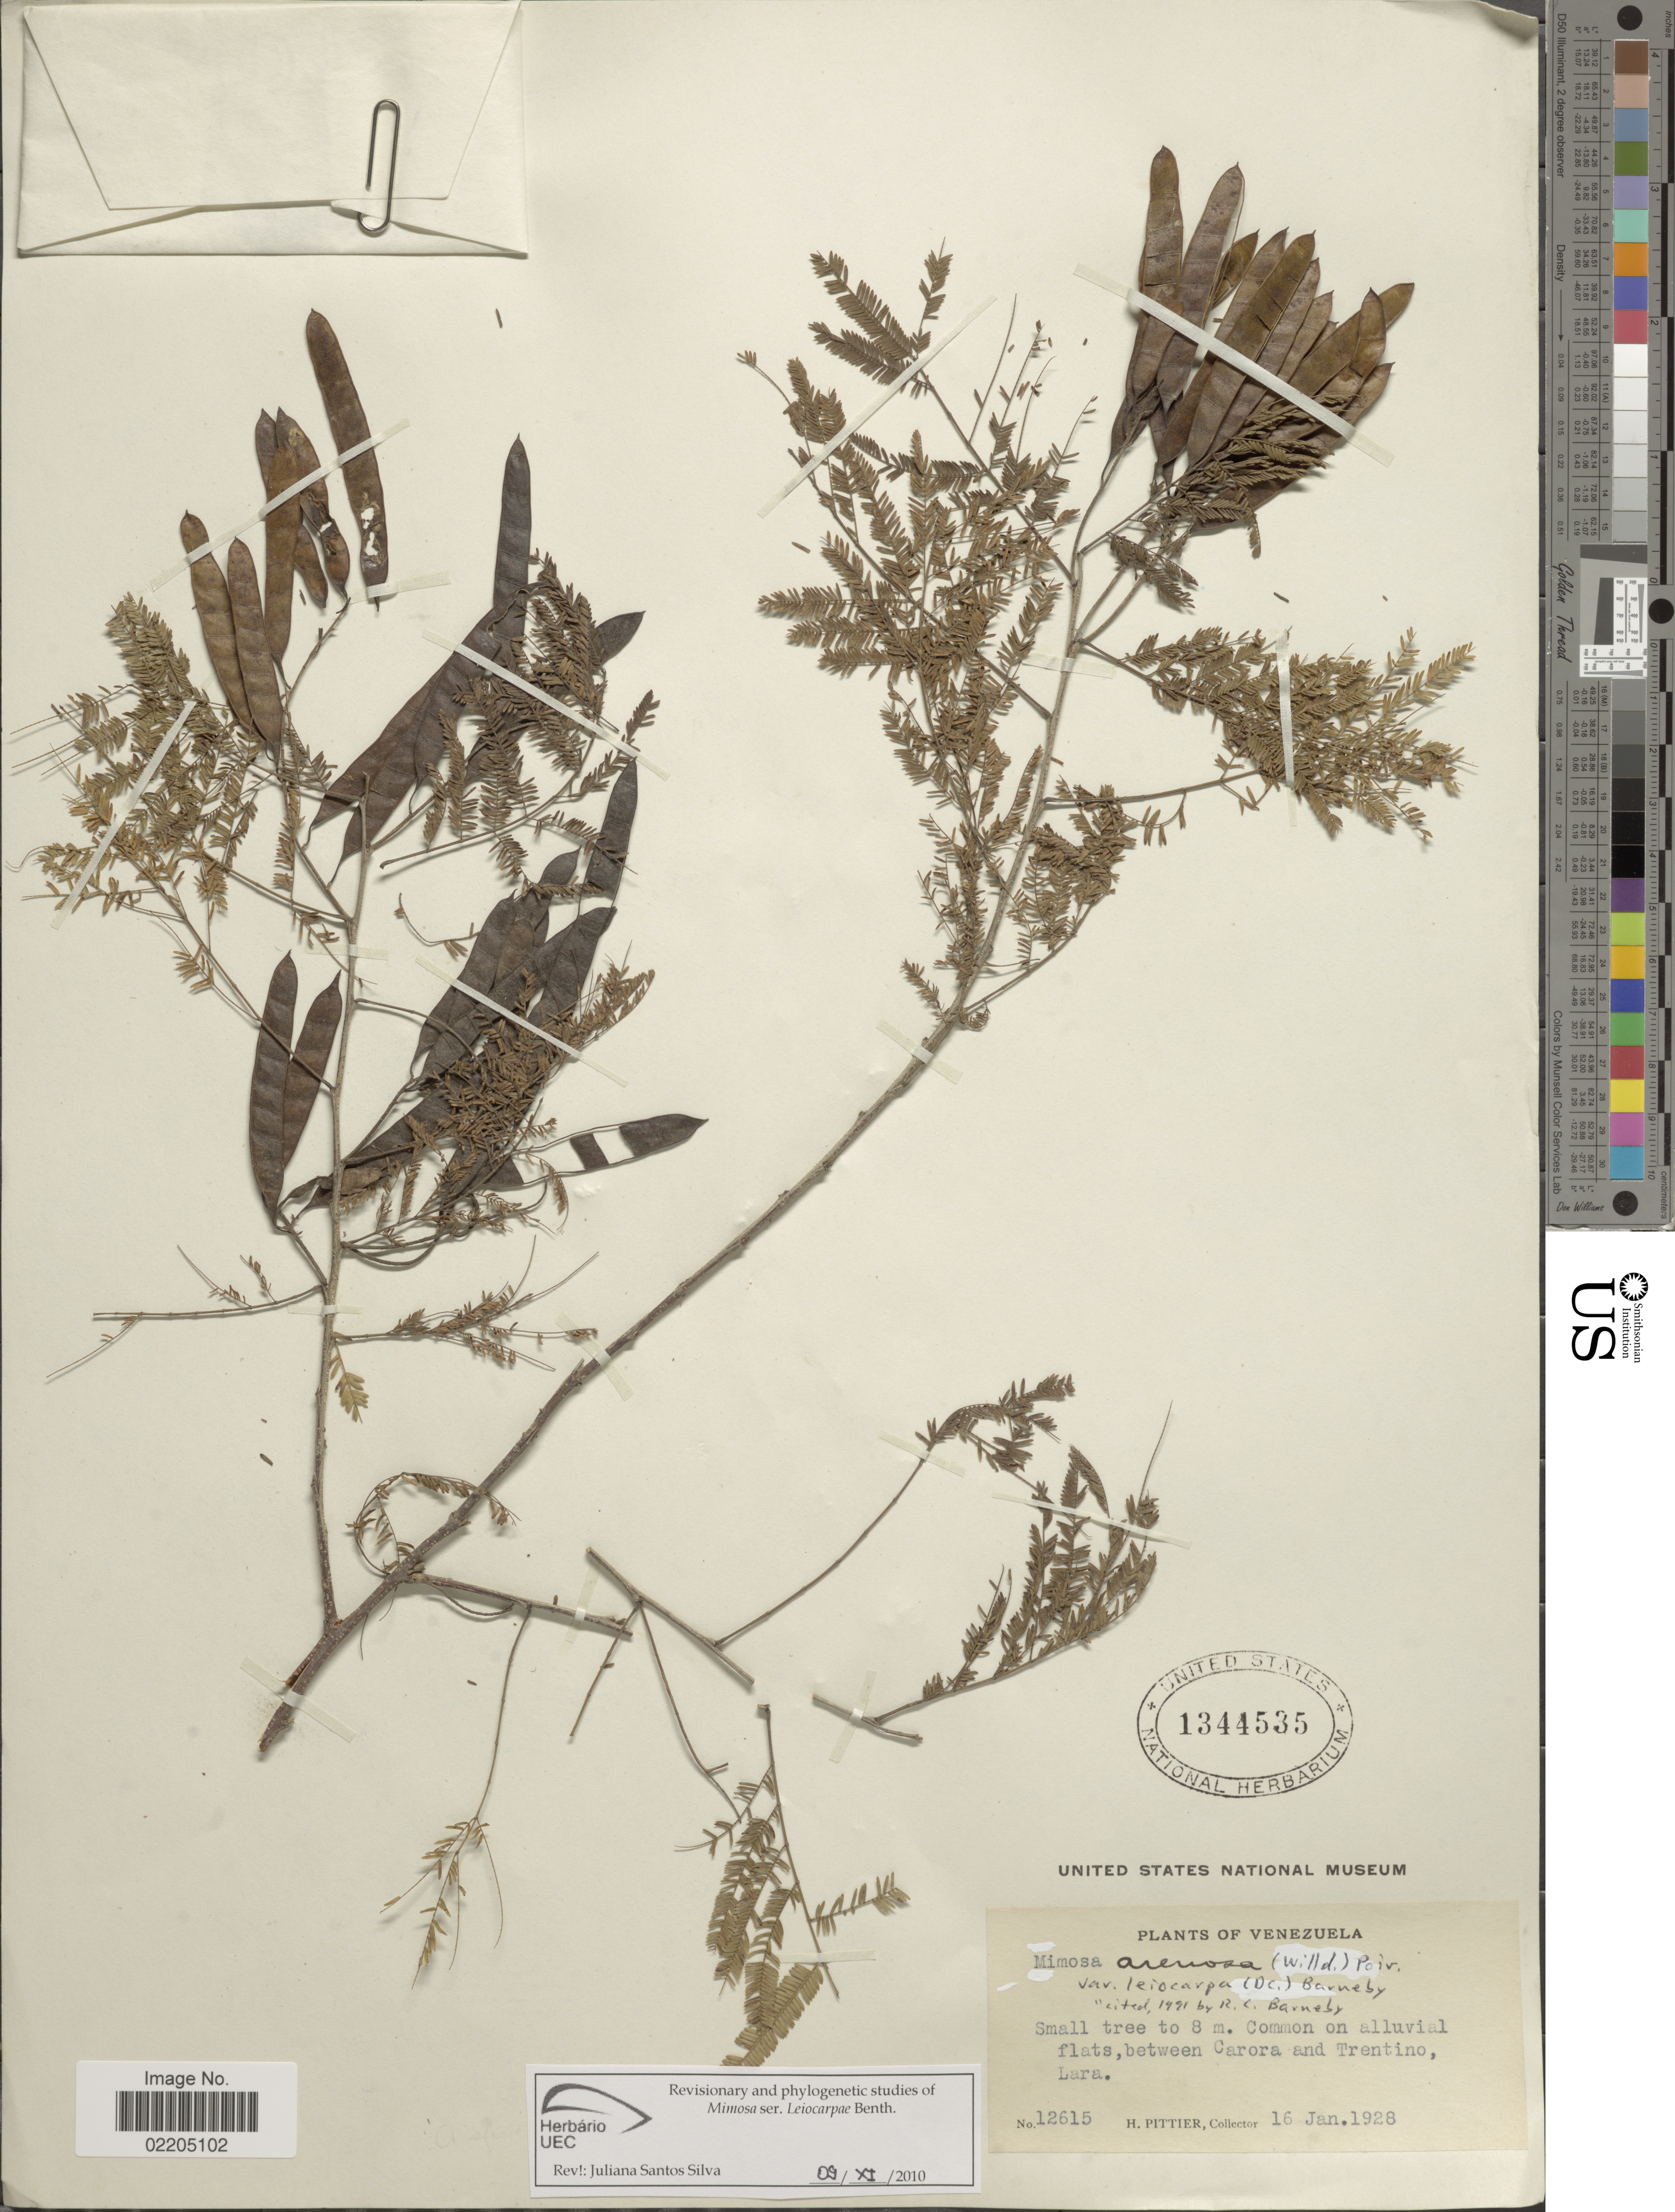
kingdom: Plantae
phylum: Tracheophyta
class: Magnoliopsida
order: Fabales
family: Fabaceae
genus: Mimosa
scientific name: Mimosa arenosa var. leiocarpa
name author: (DC.) Barneby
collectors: H. F. Pittier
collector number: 12615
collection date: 1928-01-16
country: Venezuela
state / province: Lara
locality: Between Carora and Trentino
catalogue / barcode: US 1344535